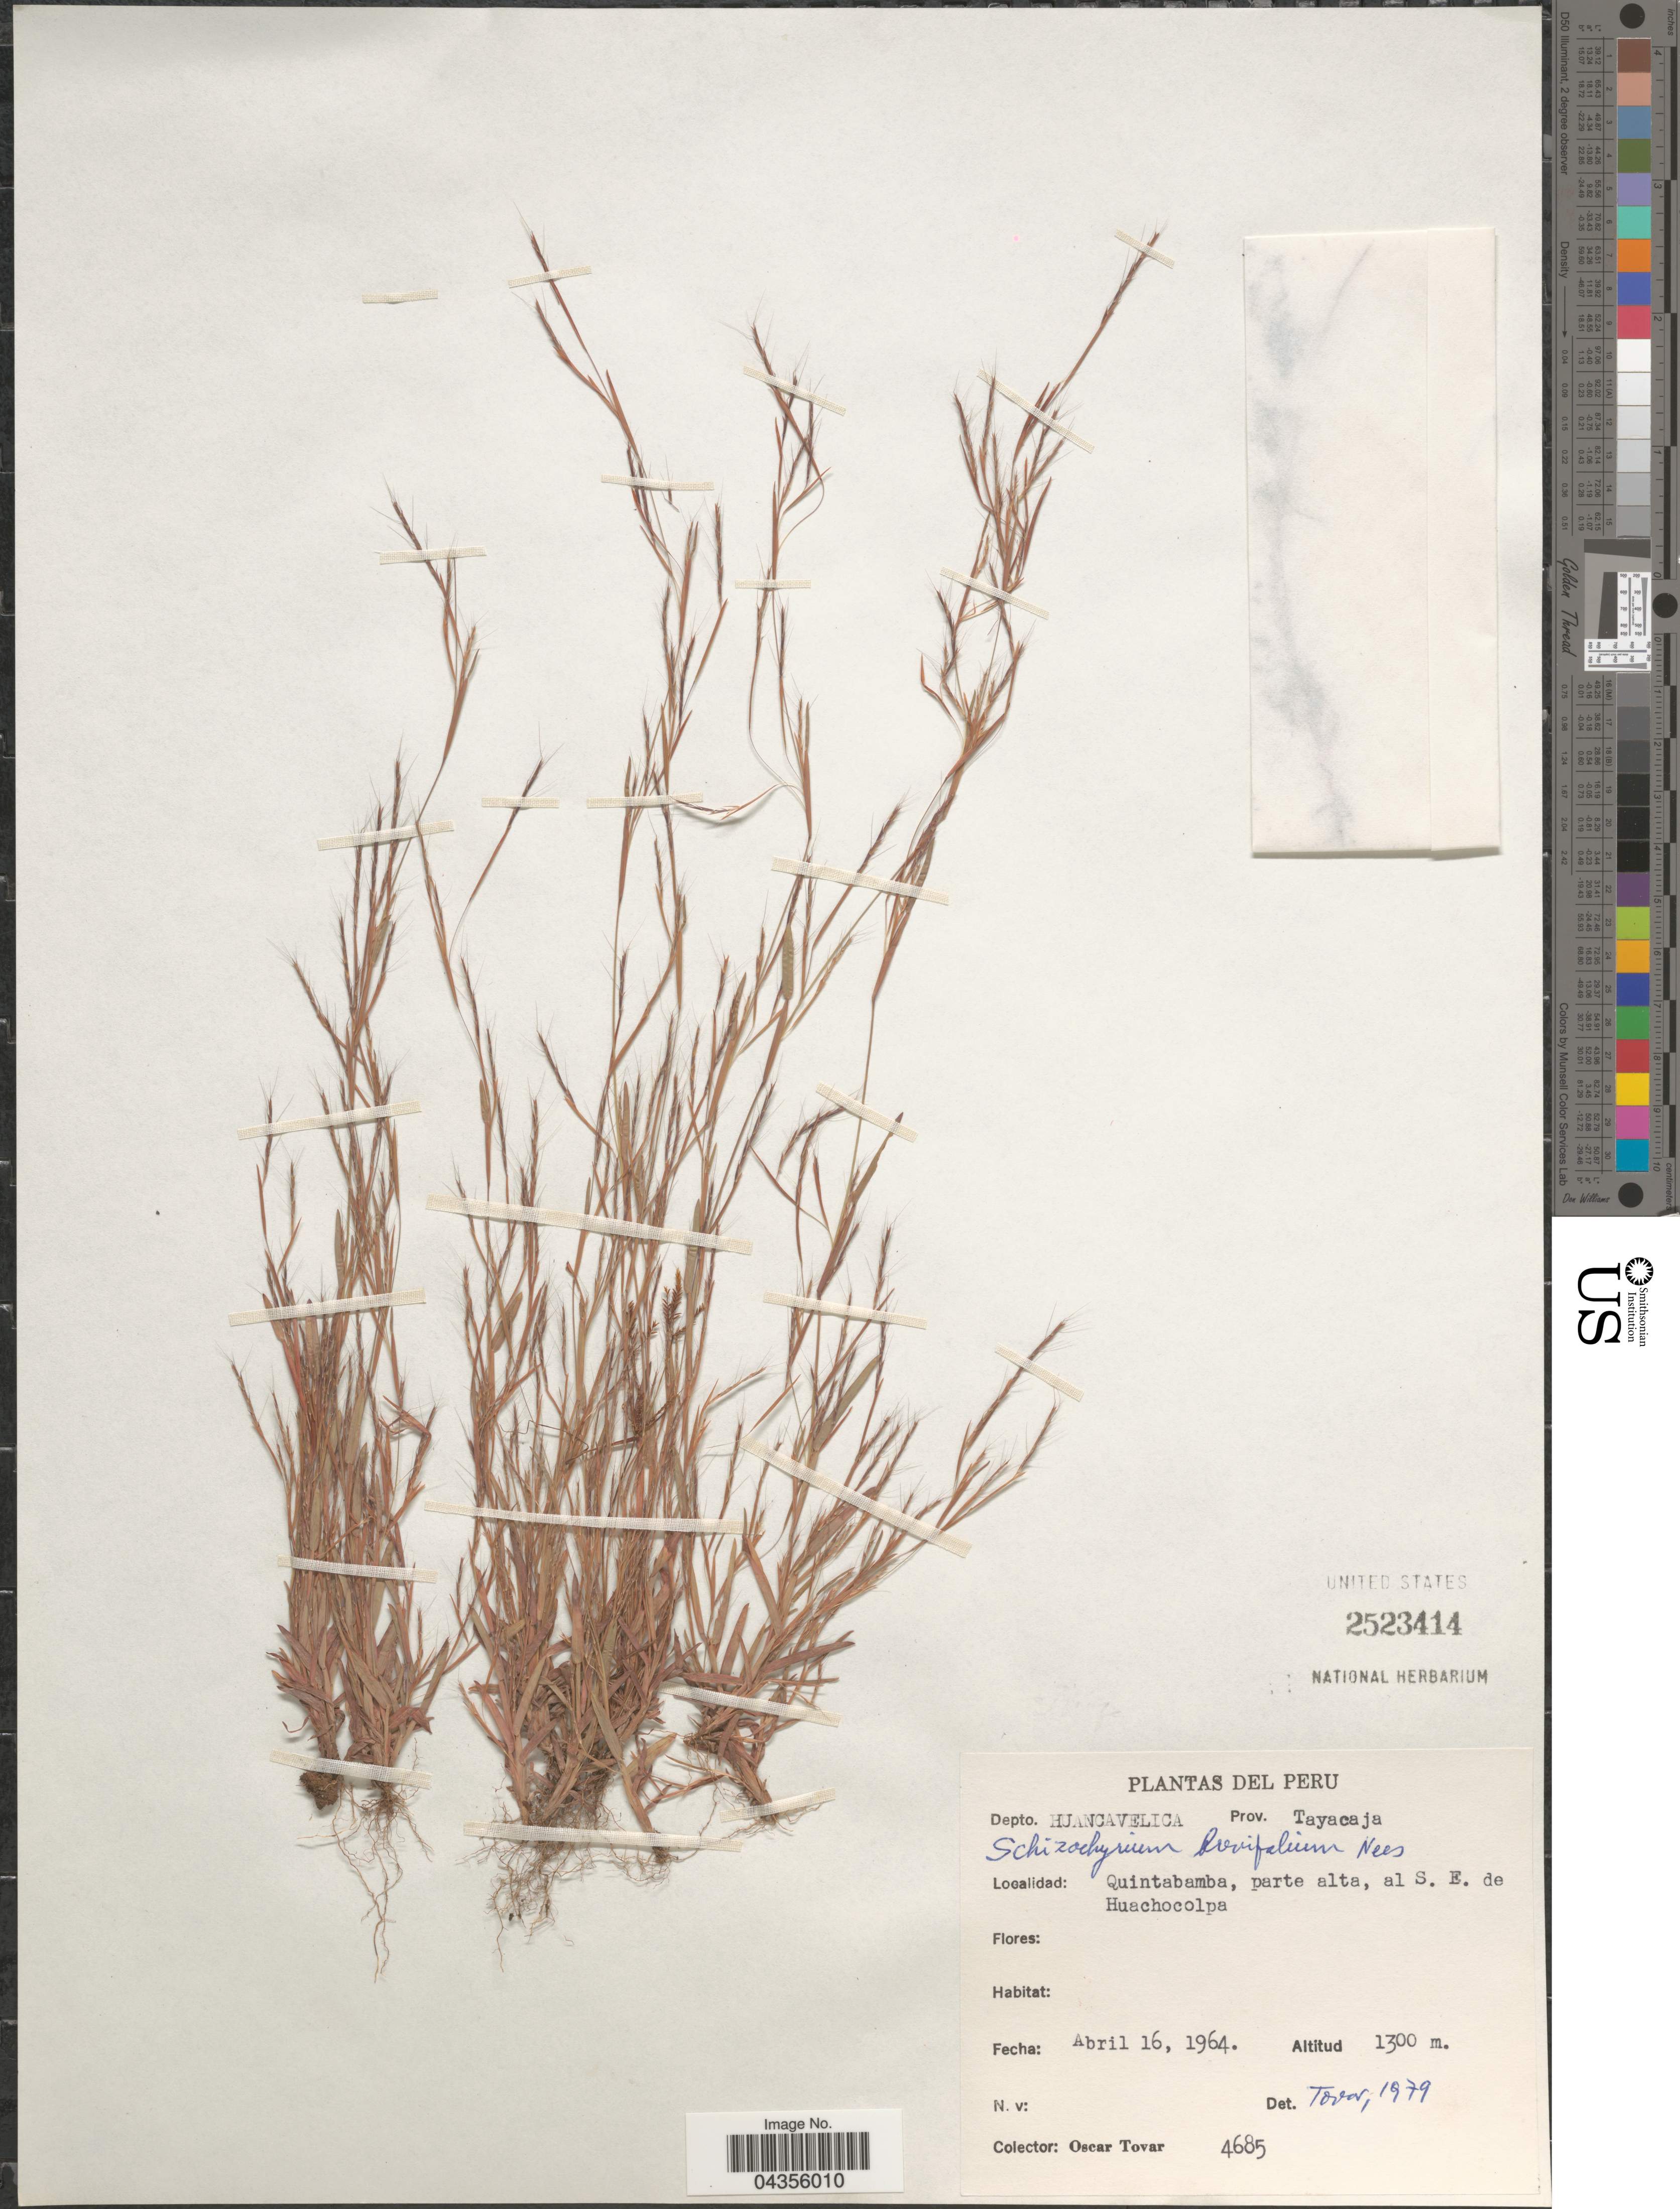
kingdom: Plantae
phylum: Tracheophyta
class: Liliopsida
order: Poales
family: Poaceae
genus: Schizachyrium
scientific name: Schizachyrium brevifolium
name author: (Sw.) Nees ex Büse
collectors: Ó. Tovar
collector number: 4685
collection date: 1964-04-16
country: Peru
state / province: Huancavelica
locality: Depto. Huancavelica. Prov. Tayacaja. Quintabamba, parte alta, al S. E. de Huachocolpa.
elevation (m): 1300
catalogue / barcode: US 2523414